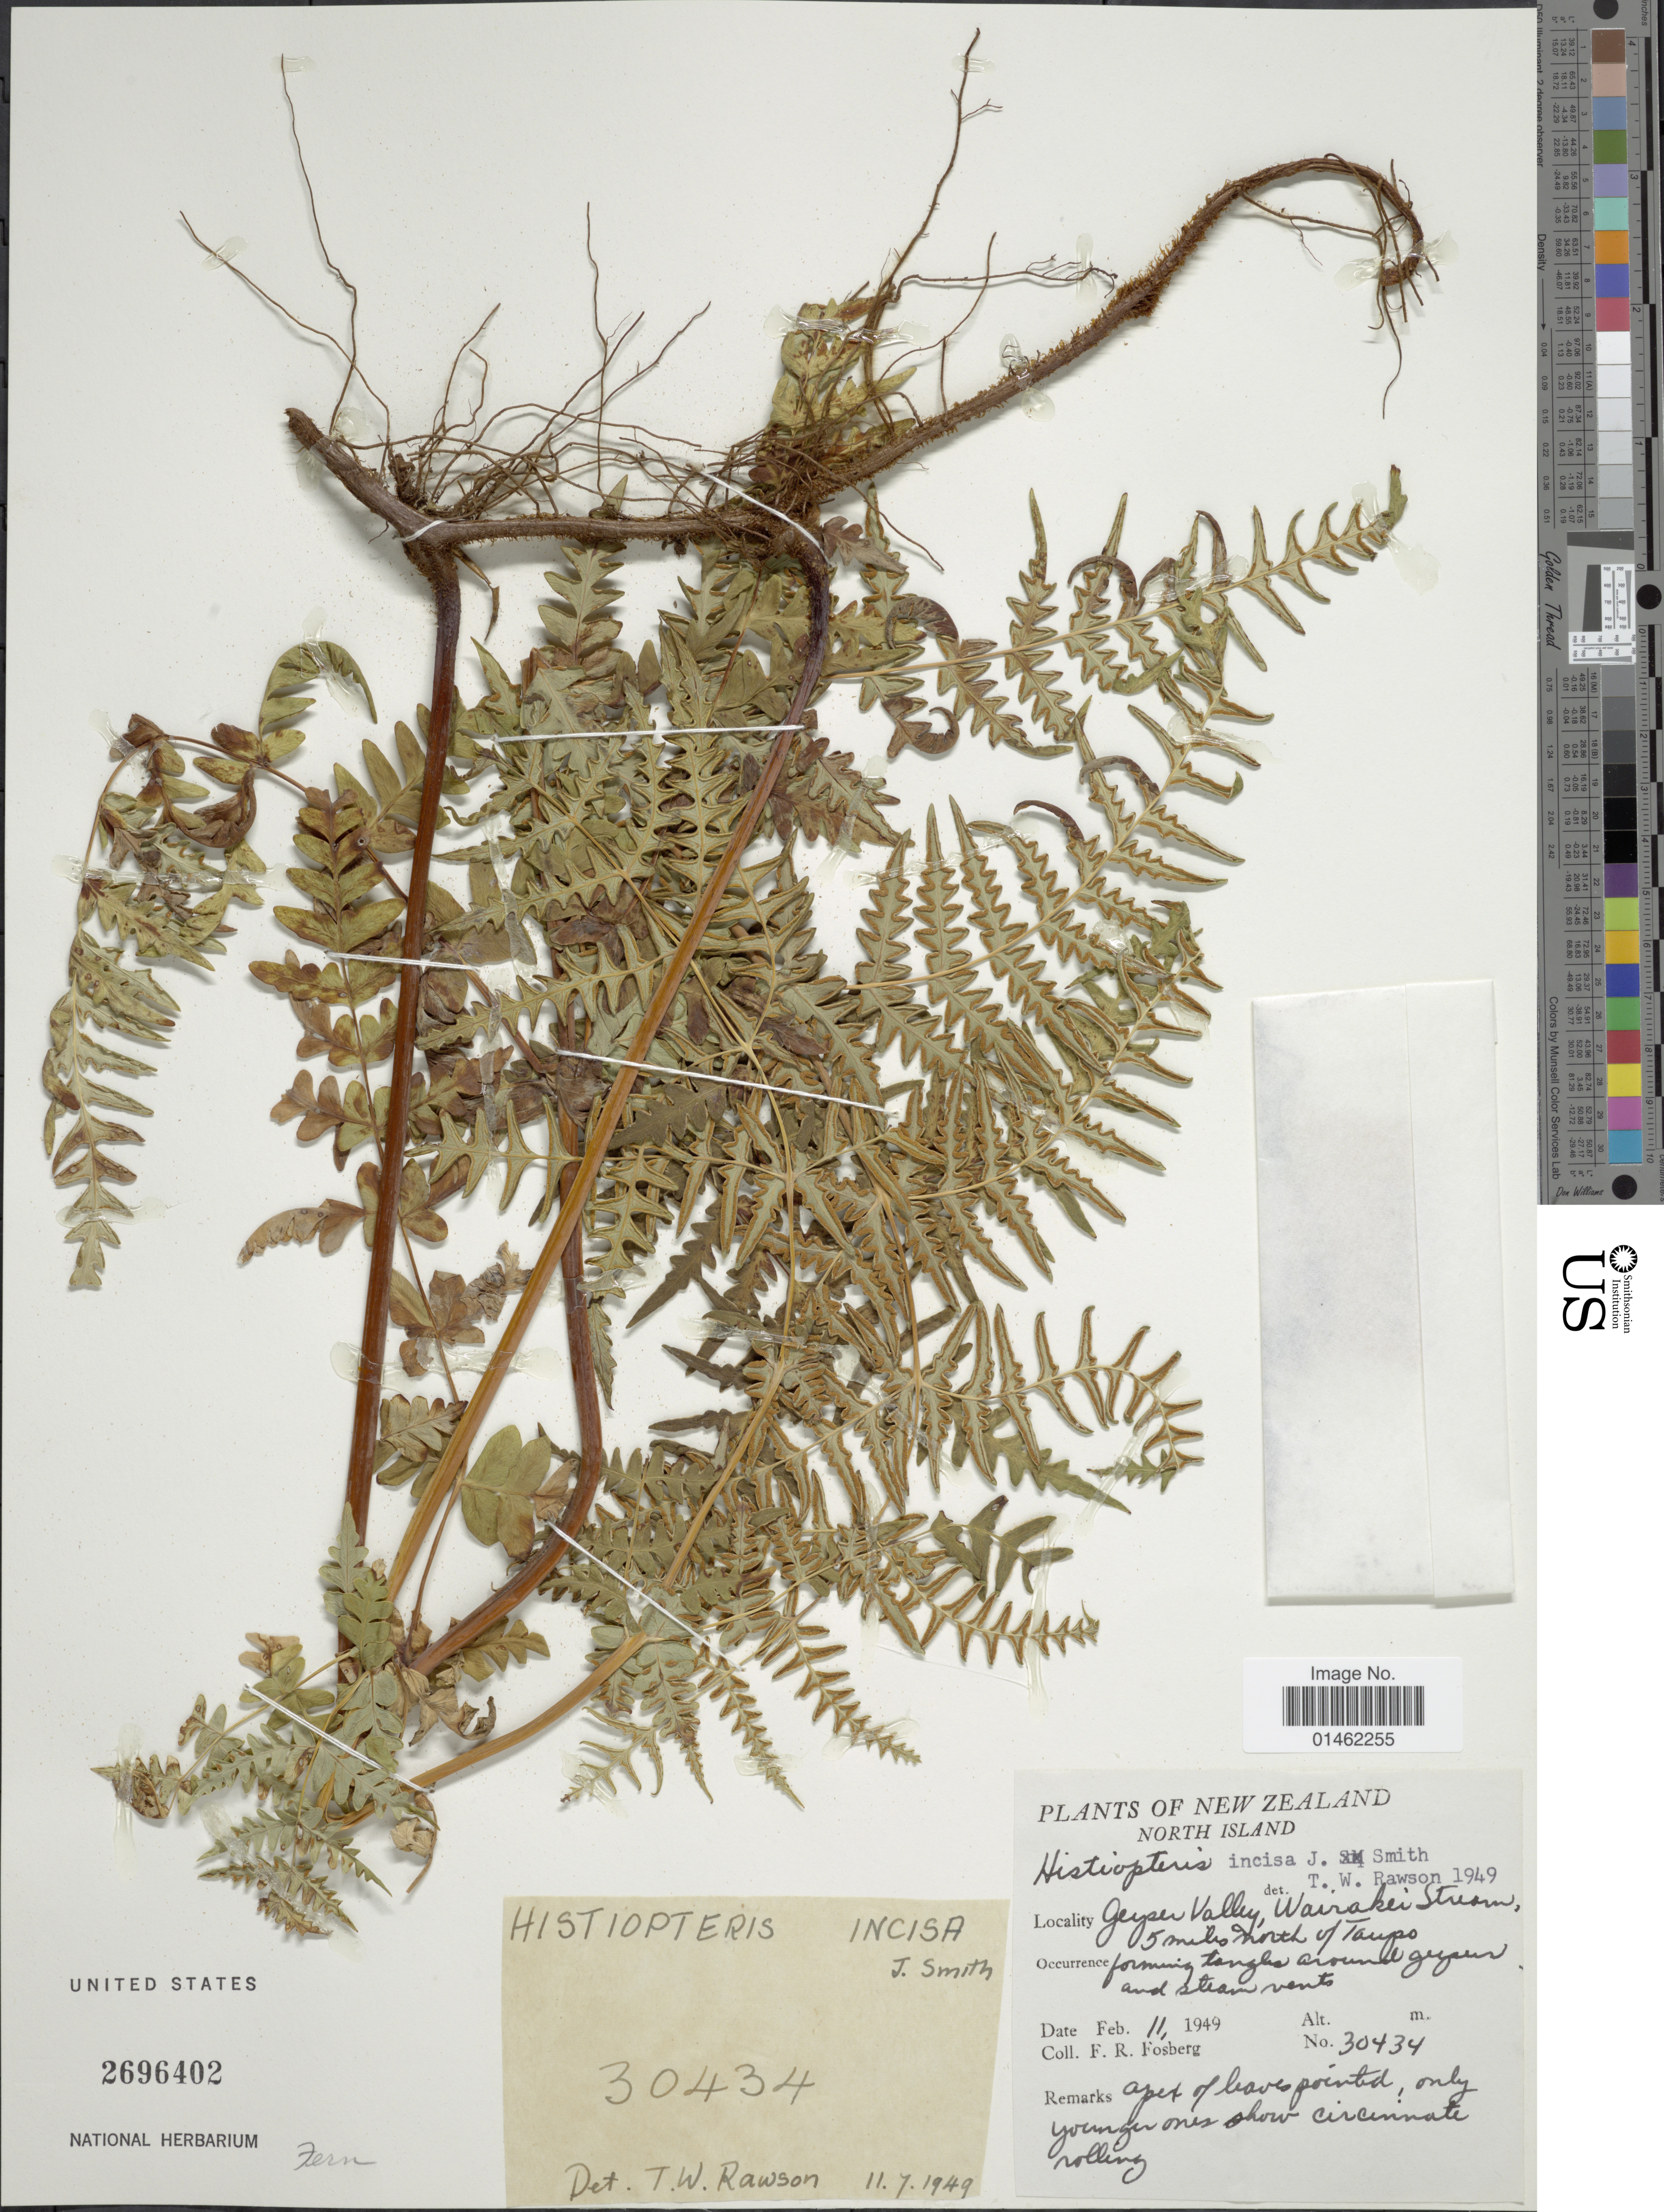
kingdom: Plantae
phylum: Tracheophyta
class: Polypodiopsida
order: Polypodiales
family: Dennstaedtiaceae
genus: Histiopteris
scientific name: Histiopteris incisa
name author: (Thunb.) J. Sm.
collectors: F. R. Fosberg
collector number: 30434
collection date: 1949-02-11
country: New Zealand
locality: North Island, Geyser Valley, Waerakei Stream, 5 miles north of Tapo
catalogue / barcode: US 2696402